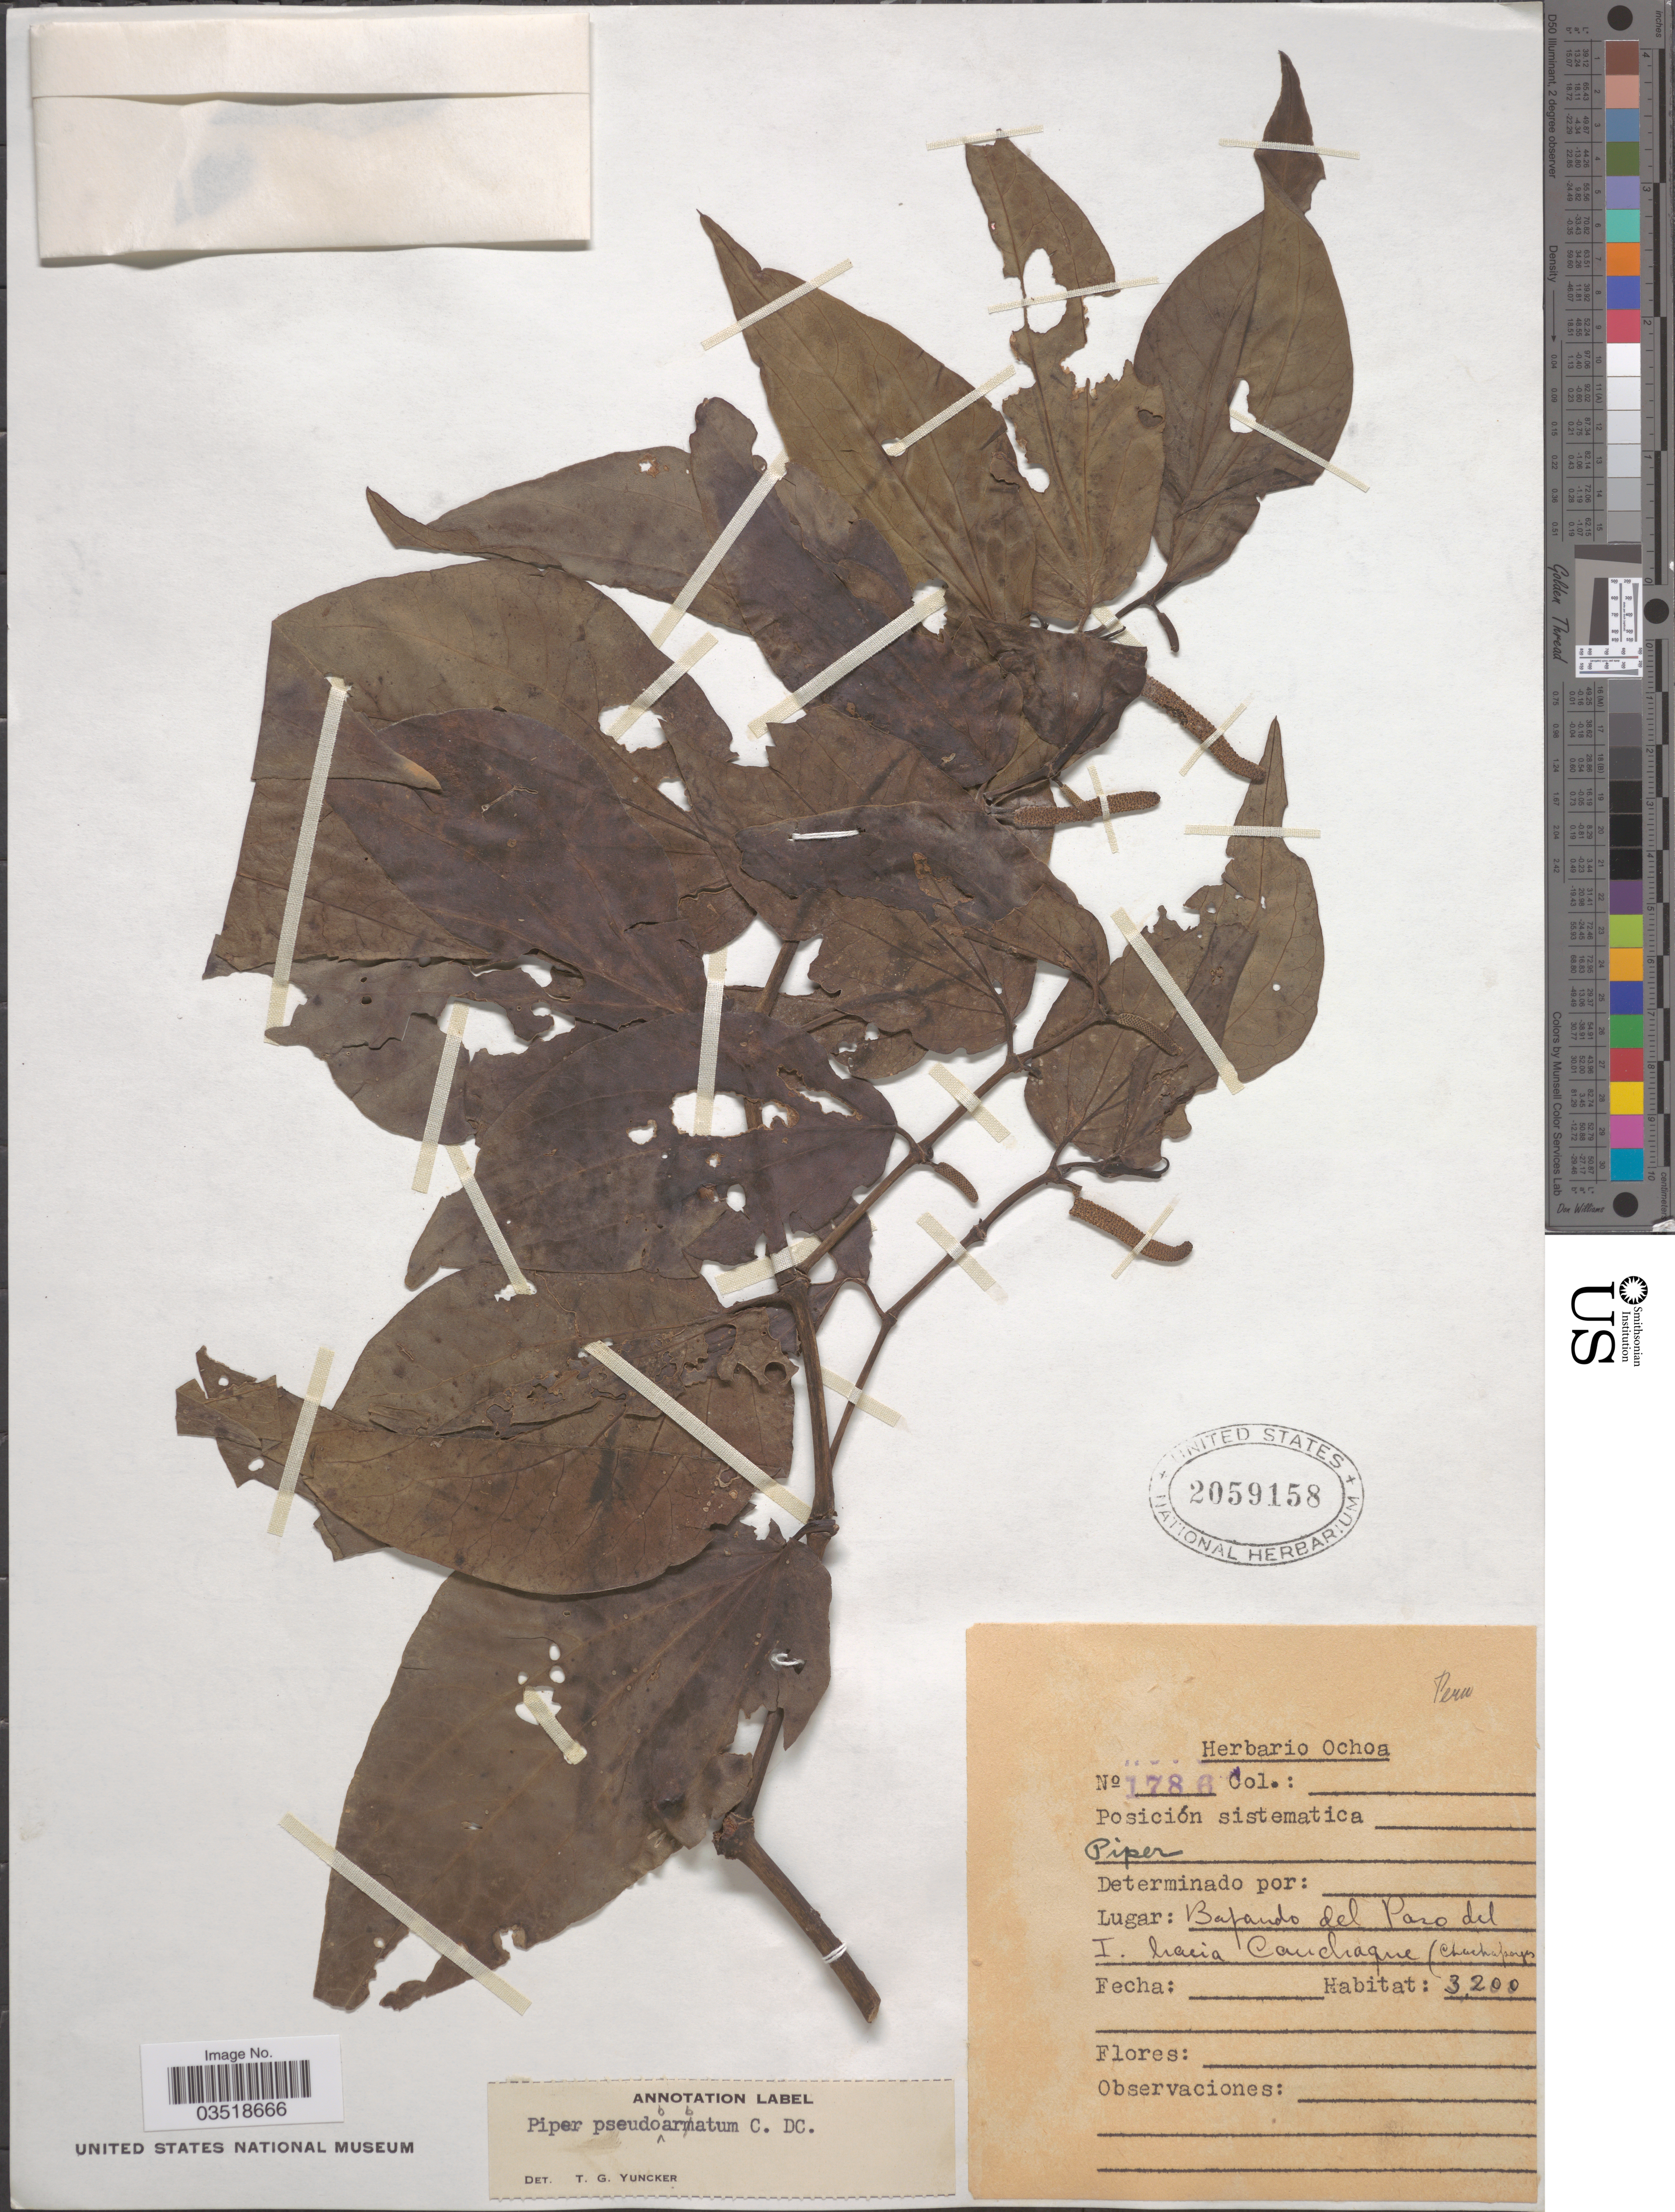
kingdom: Plantae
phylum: Tracheophyta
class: Magnoliopsida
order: Piperales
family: Piperaceae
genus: Piper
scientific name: Piper pseudobarbatum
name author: C. DC.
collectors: ex herb. Ochoa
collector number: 1786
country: Peru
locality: Bajando del Paso del I. hacia Cauchaque (Chachapoyas).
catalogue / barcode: US 2059158